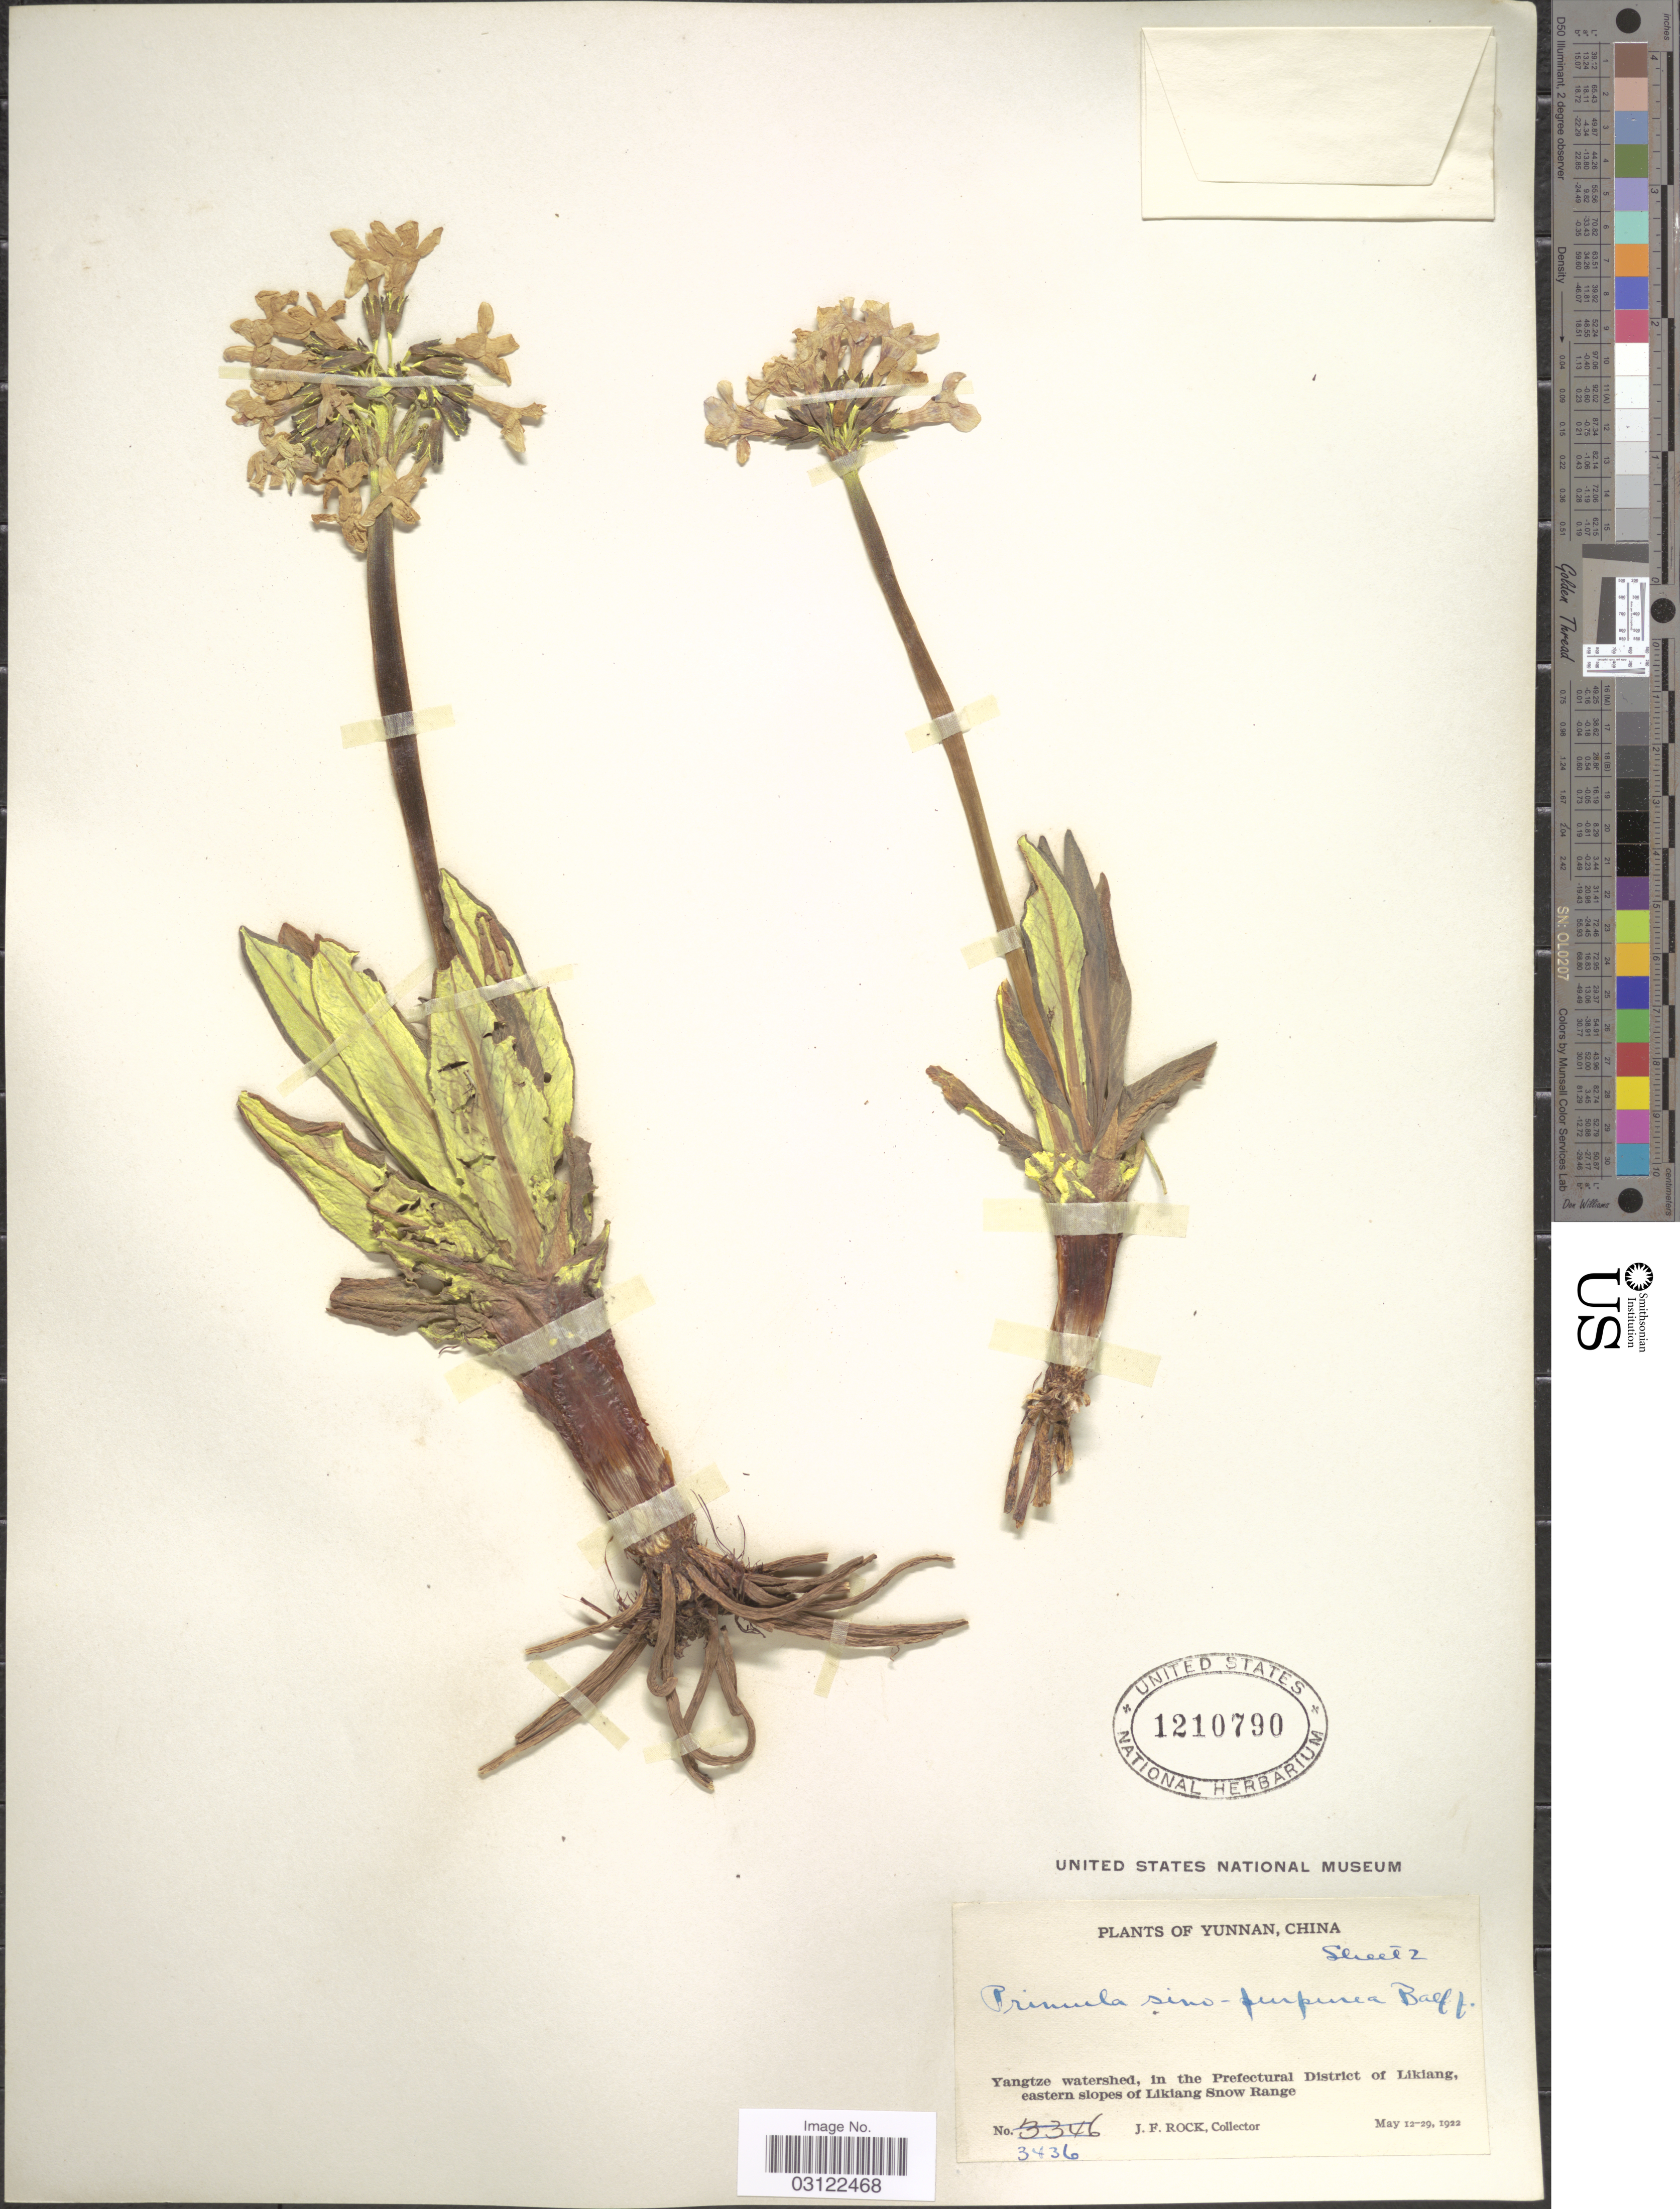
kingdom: Plantae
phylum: Tracheophyta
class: Magnoliopsida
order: Ericales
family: Primulaceae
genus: Primula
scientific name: Primula sinopurpurea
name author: Balf. f. ex Hutch.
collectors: J. Rock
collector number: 3436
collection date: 1922-05-12/1922-05-29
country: China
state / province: Yunnan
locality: Yangtze watershed, Prefectural District of Likiang, eastern slopes of Likiang Snow Range.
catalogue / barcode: US 1210790